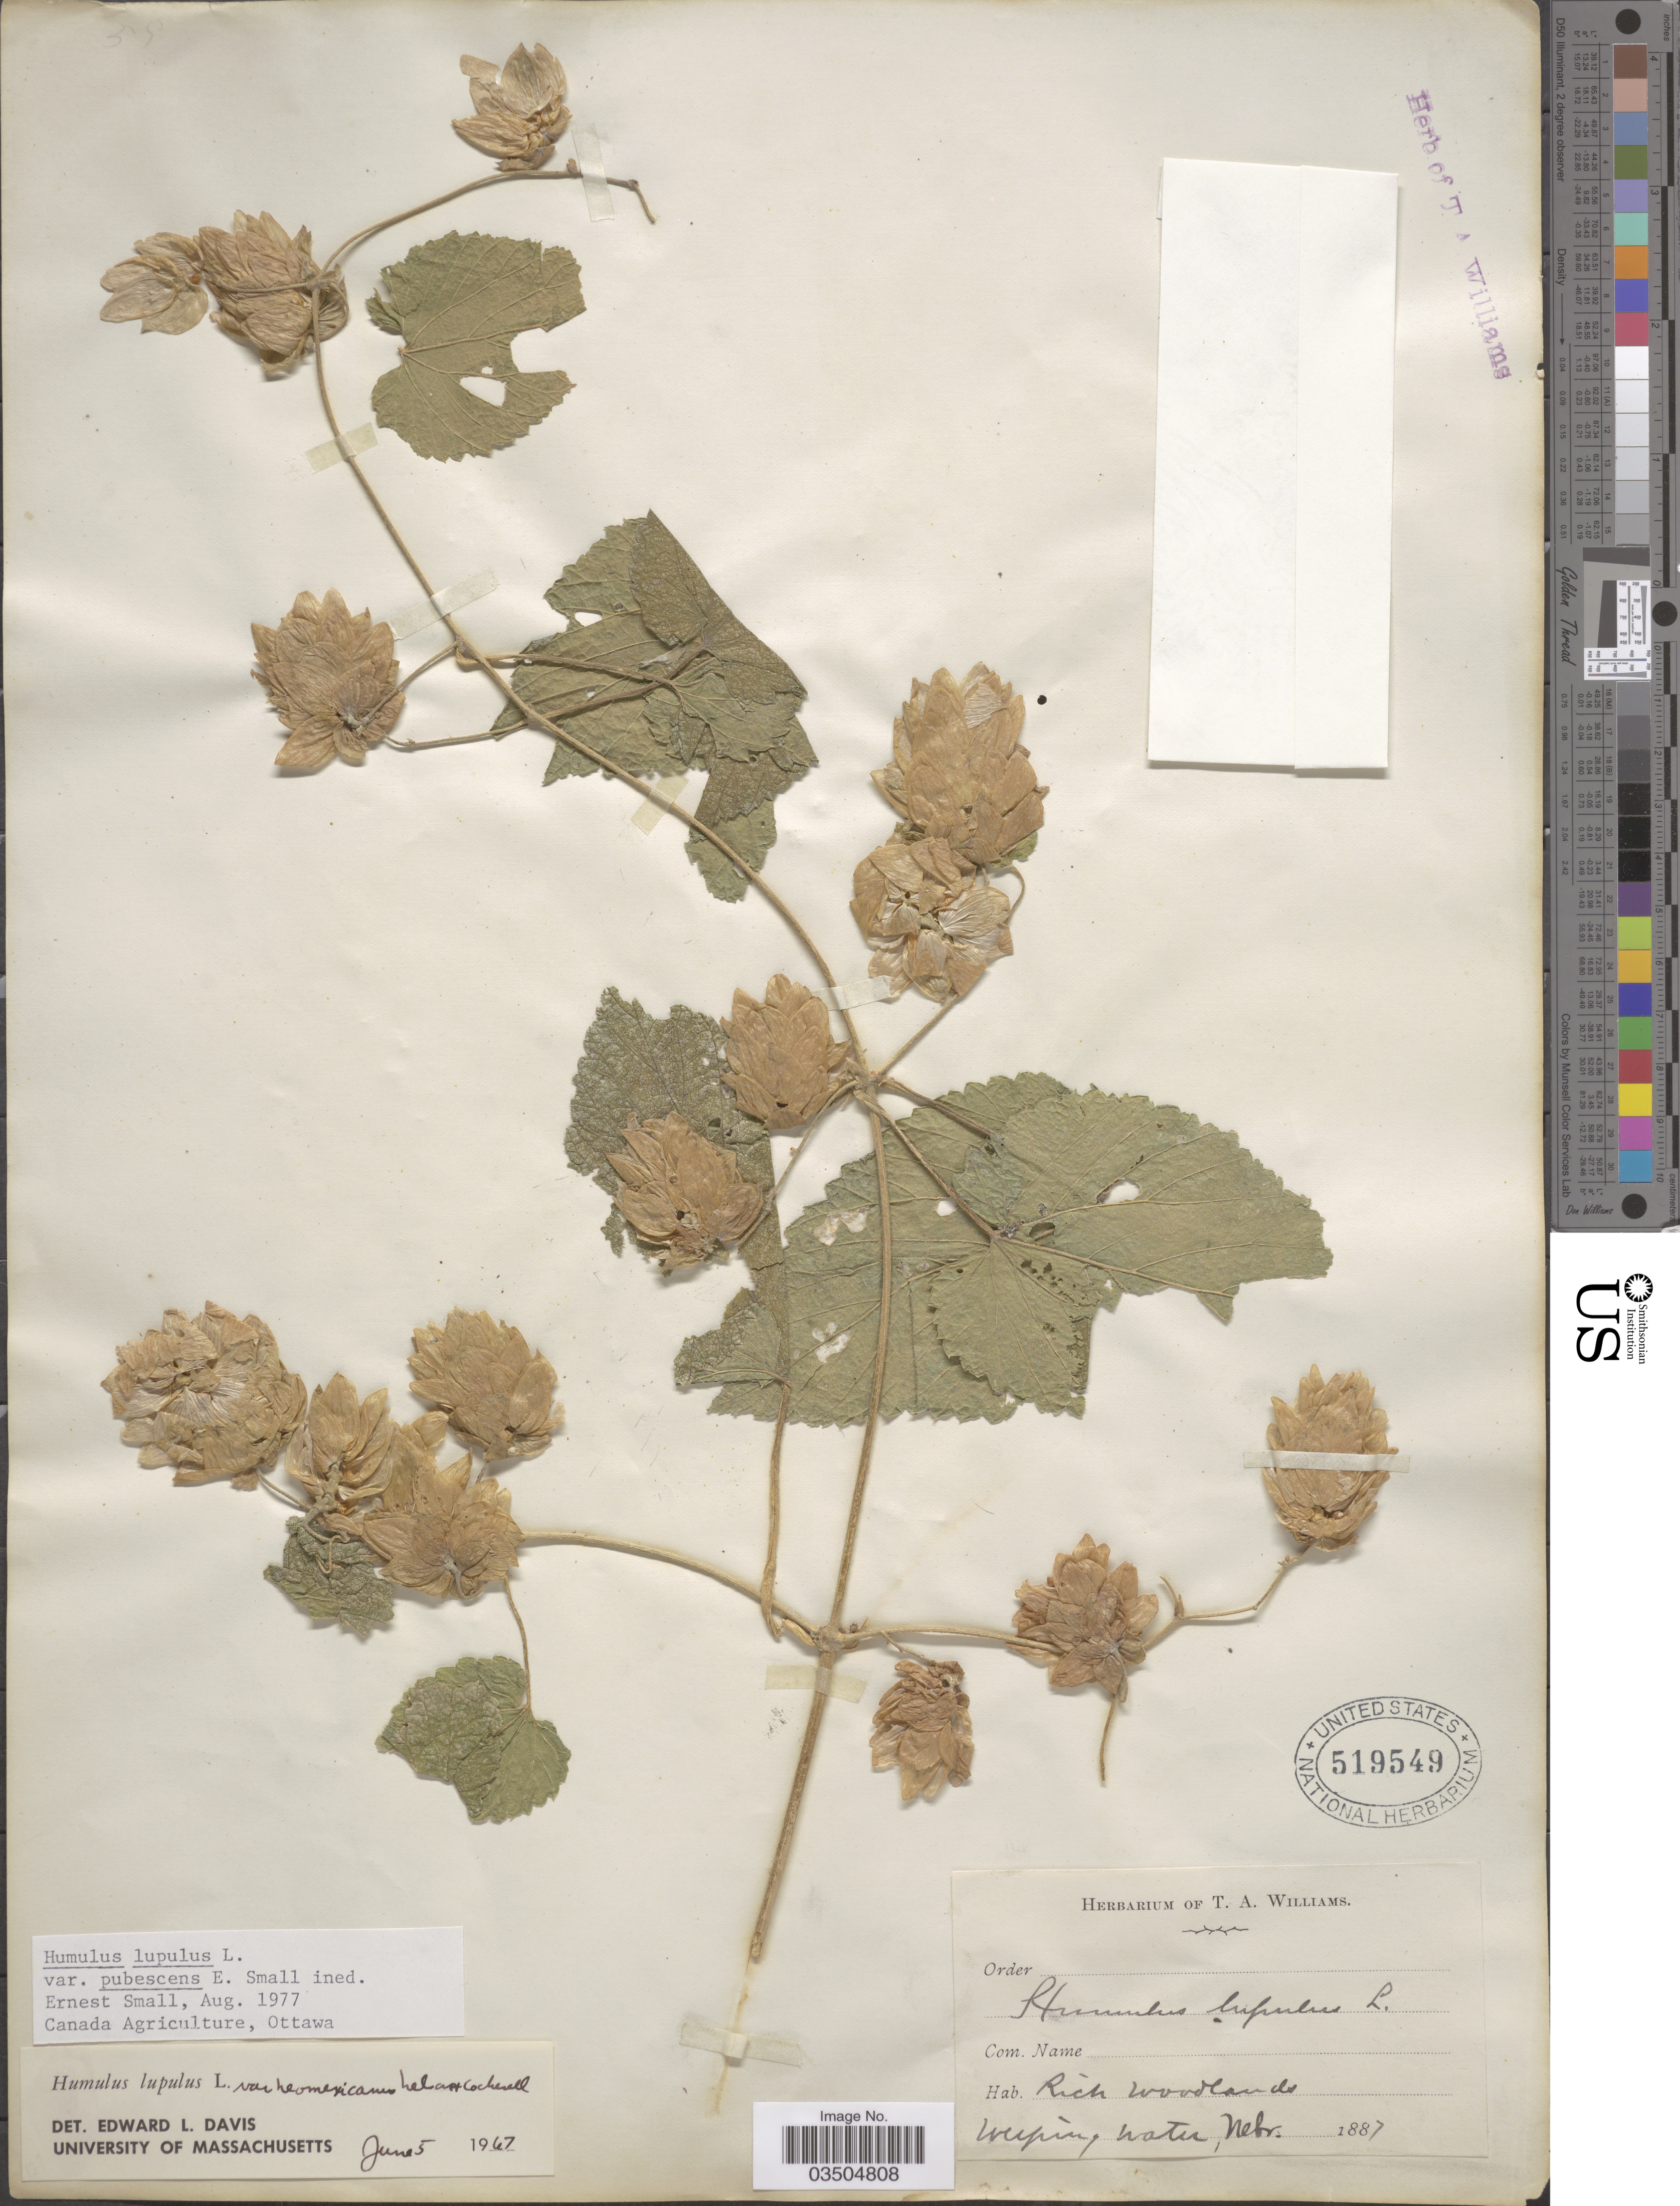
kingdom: Plantae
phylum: Tracheophyta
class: Magnoliopsida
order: Rosales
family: Cannabaceae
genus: Humulus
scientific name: Humulus pubescens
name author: (Small) Tembrock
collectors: ex herb. Thos. A. Williams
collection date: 1887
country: United States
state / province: Nebraska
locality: Weeping water.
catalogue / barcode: US 519549